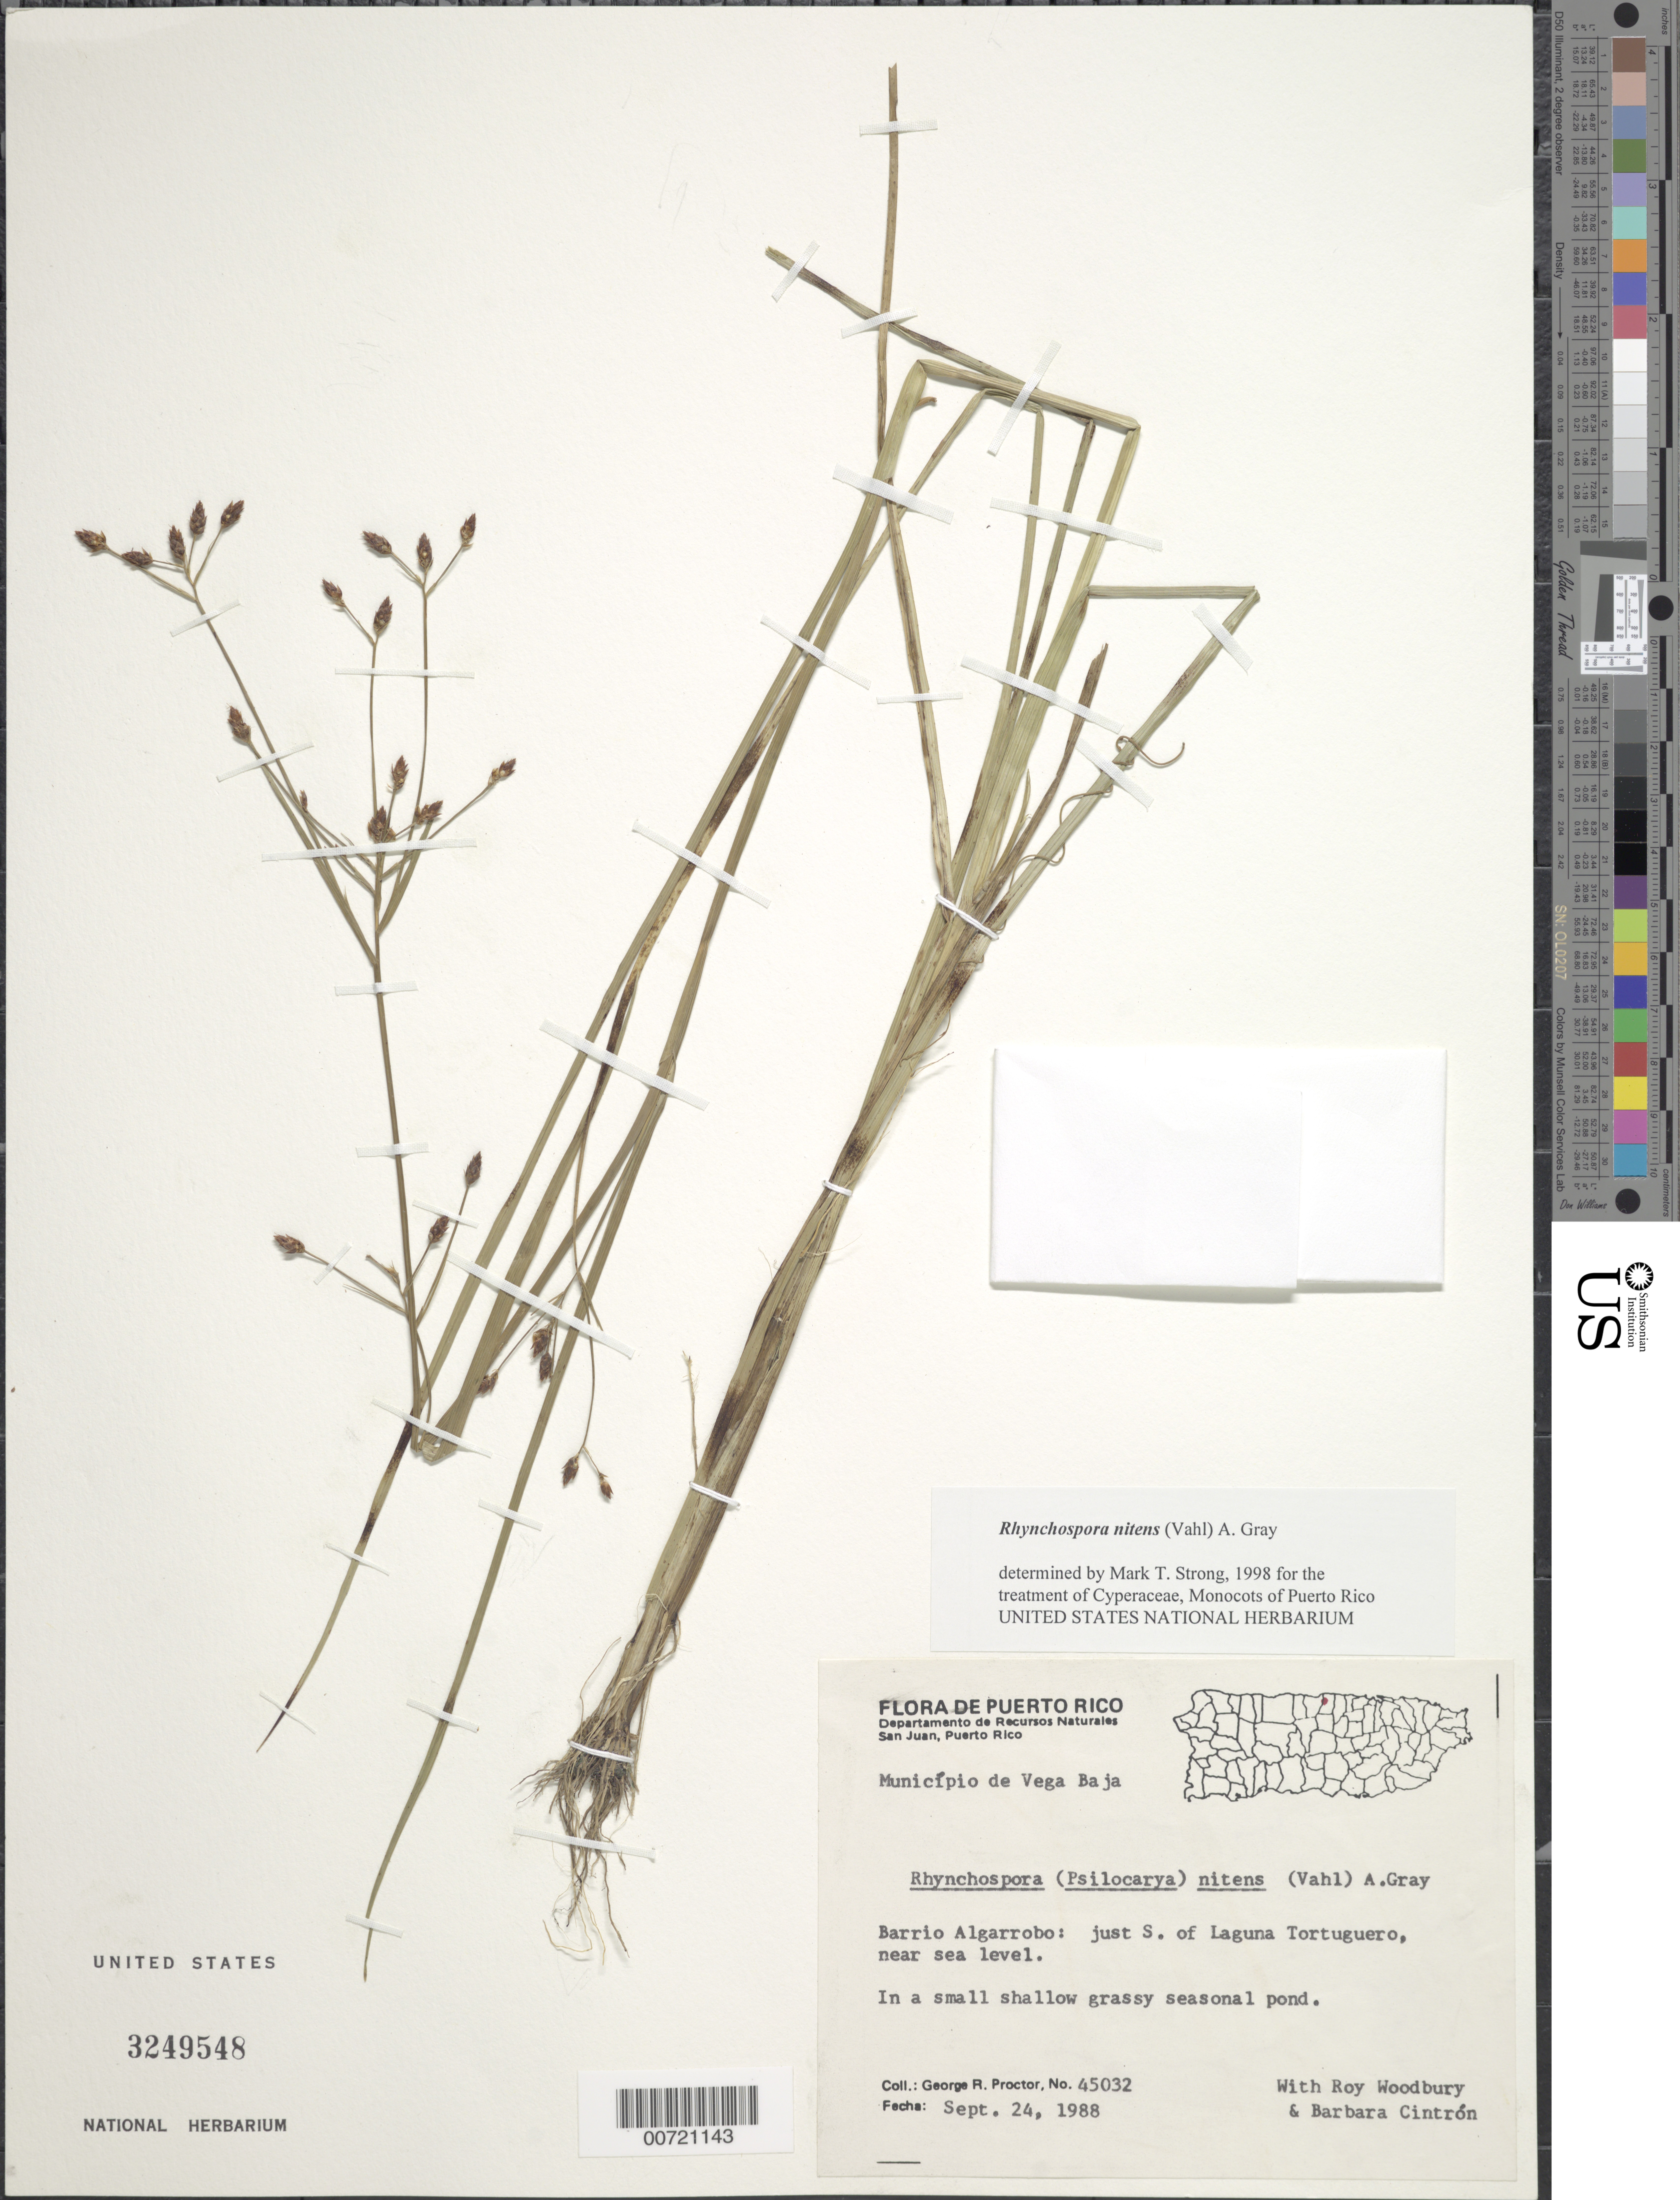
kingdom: Plantae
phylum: Tracheophyta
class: Liliopsida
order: Poales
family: Cyperaceae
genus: Rhynchospora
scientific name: Rhynchospora nitens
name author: (Vahl) A. Gray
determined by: Strong, M. T., (US), Smithsonian Institution - National Museum of Natural History (UNITED STATES)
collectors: G. R. Proctor, R. O. Woodbury & B. Cintrón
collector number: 45032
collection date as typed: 24 Sep 1988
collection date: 1988-09-24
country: Puerto Rico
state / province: Manatí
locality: Vega Baja: Barrio Algarrobo, just S of Laguna Tortuguero.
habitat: In a small shallow grassy seasonal pond.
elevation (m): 0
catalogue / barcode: US 3249548